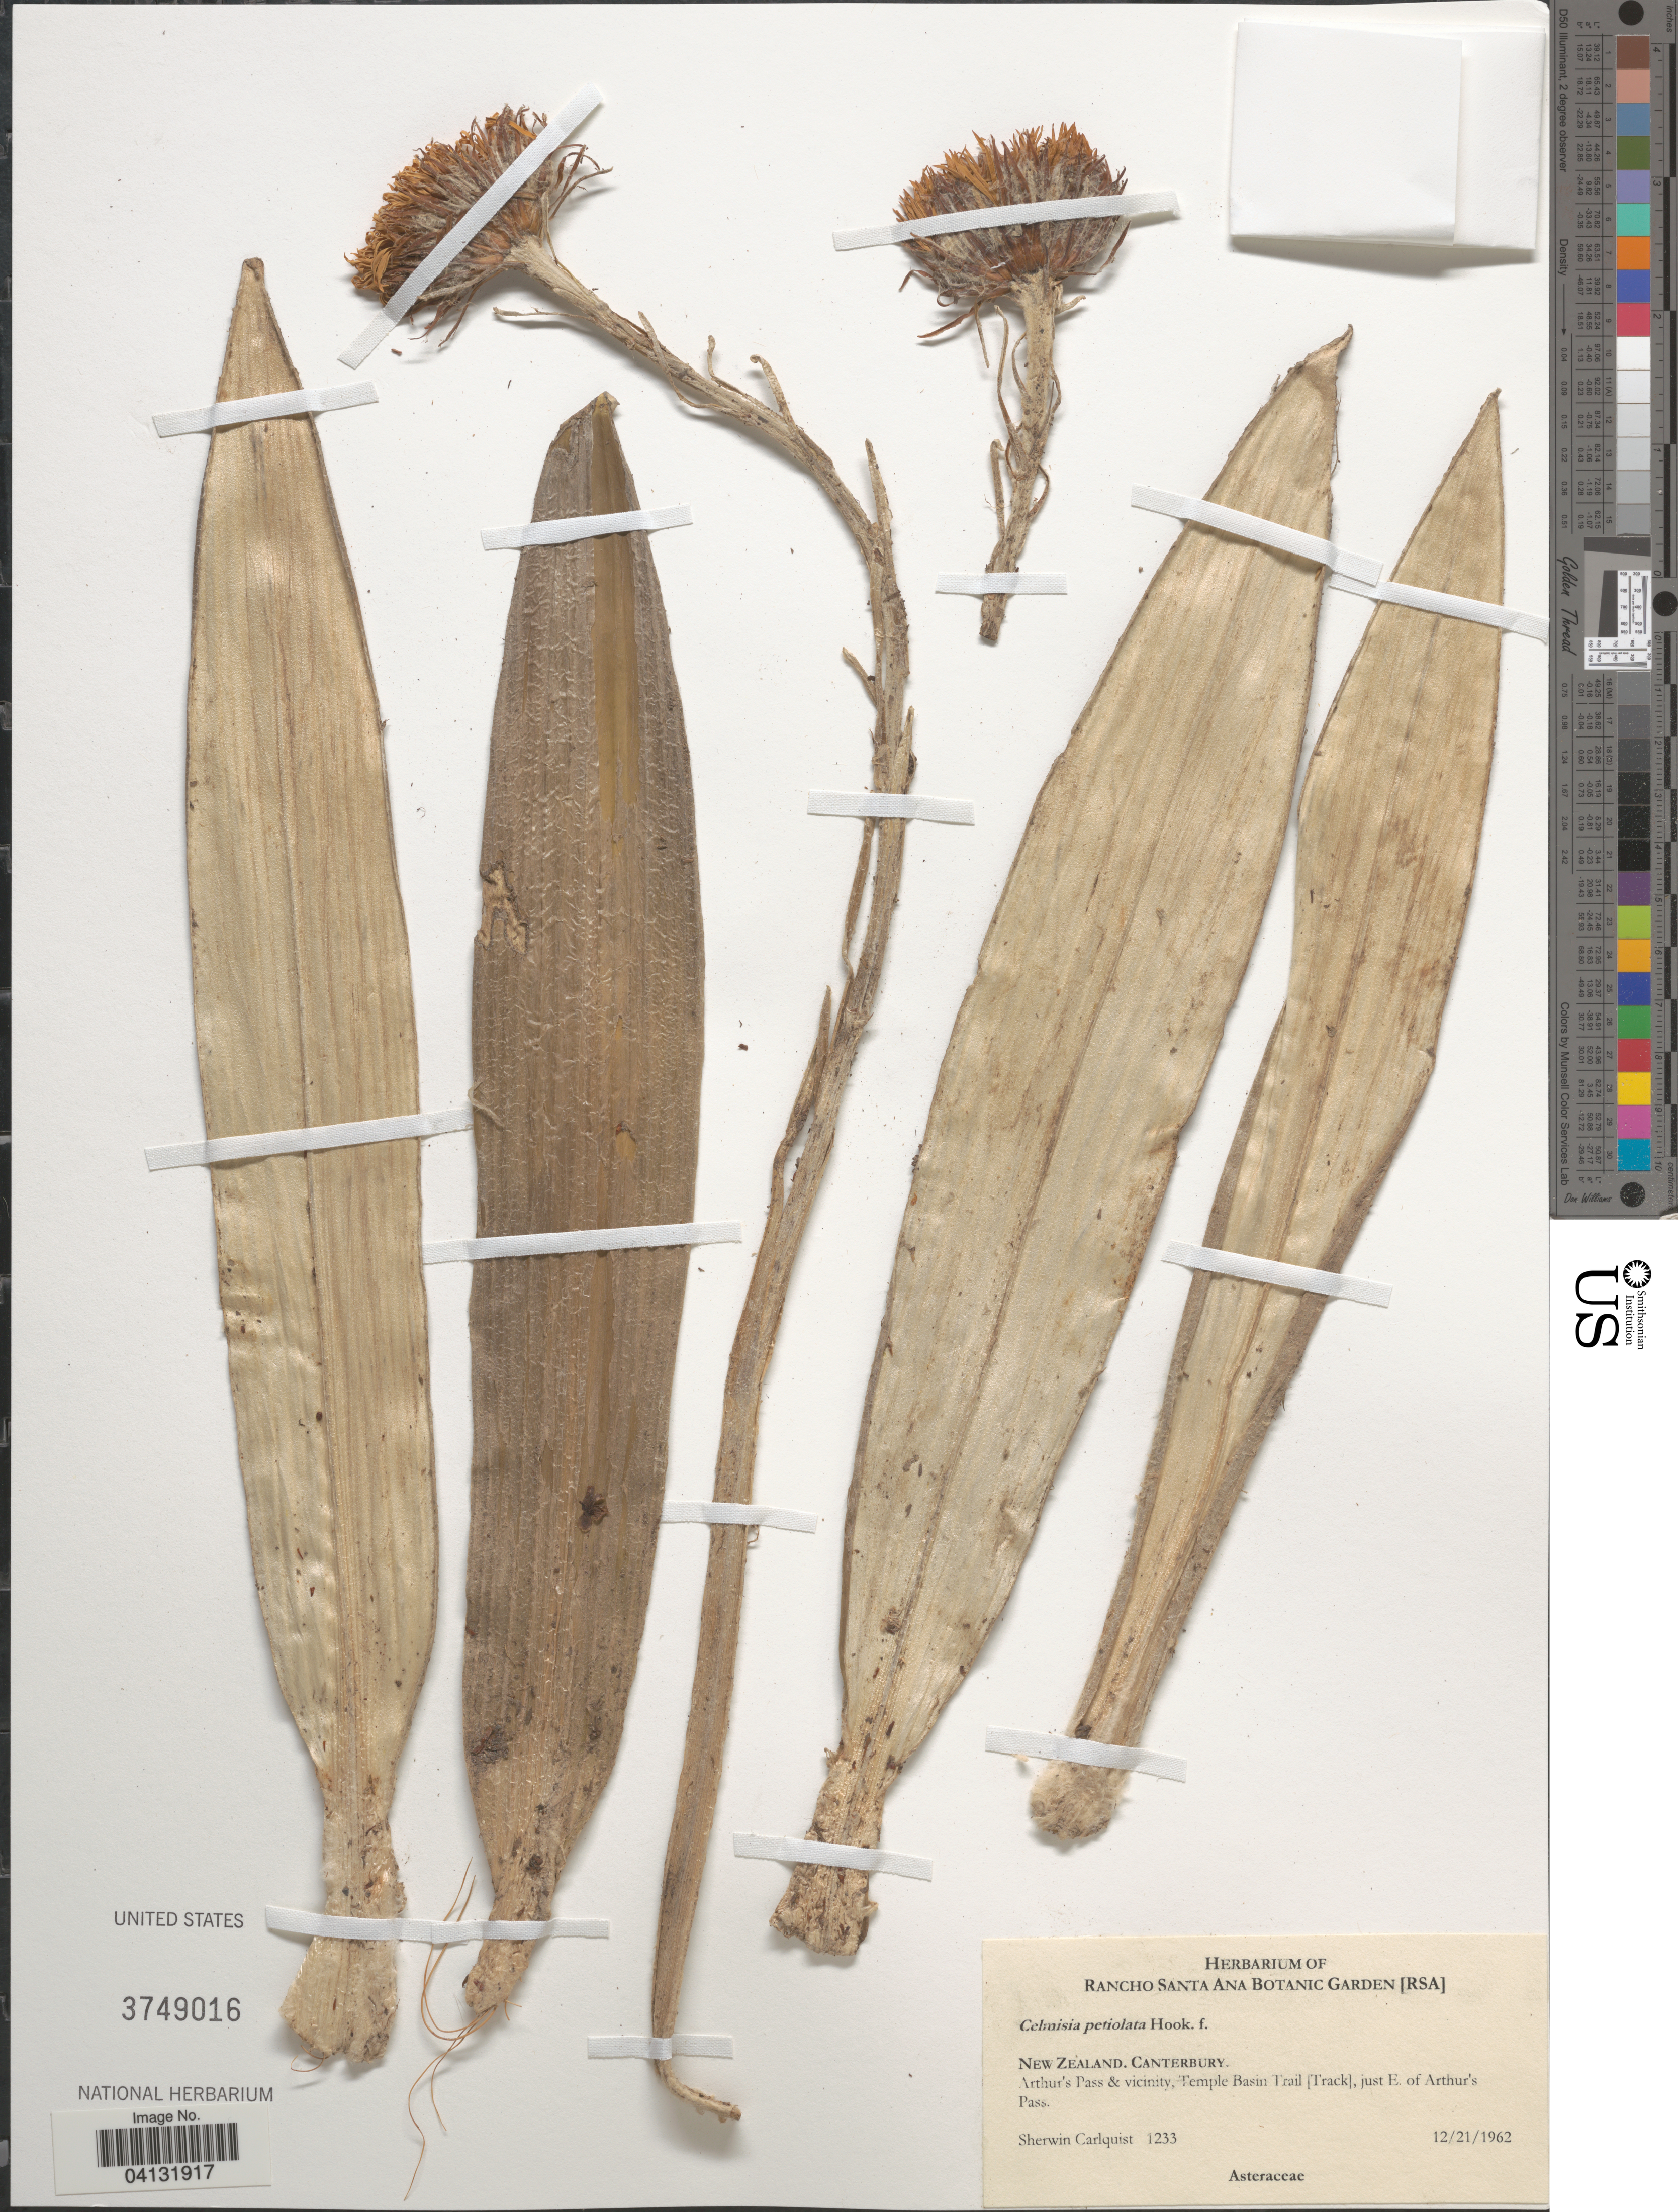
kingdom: Plantae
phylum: Tracheophyta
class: Magnoliopsida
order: Asterales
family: Asteraceae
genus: Celmisia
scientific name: Celmisia petiolata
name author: Hook. f.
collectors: S. Carlquist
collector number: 1233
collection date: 1962-12-21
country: New Zealand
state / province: Canterbury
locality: Arthur's Pass & vicinity, Temple Basin Trail [Track], just E. of Arthur's Pass.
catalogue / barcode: US 3749016